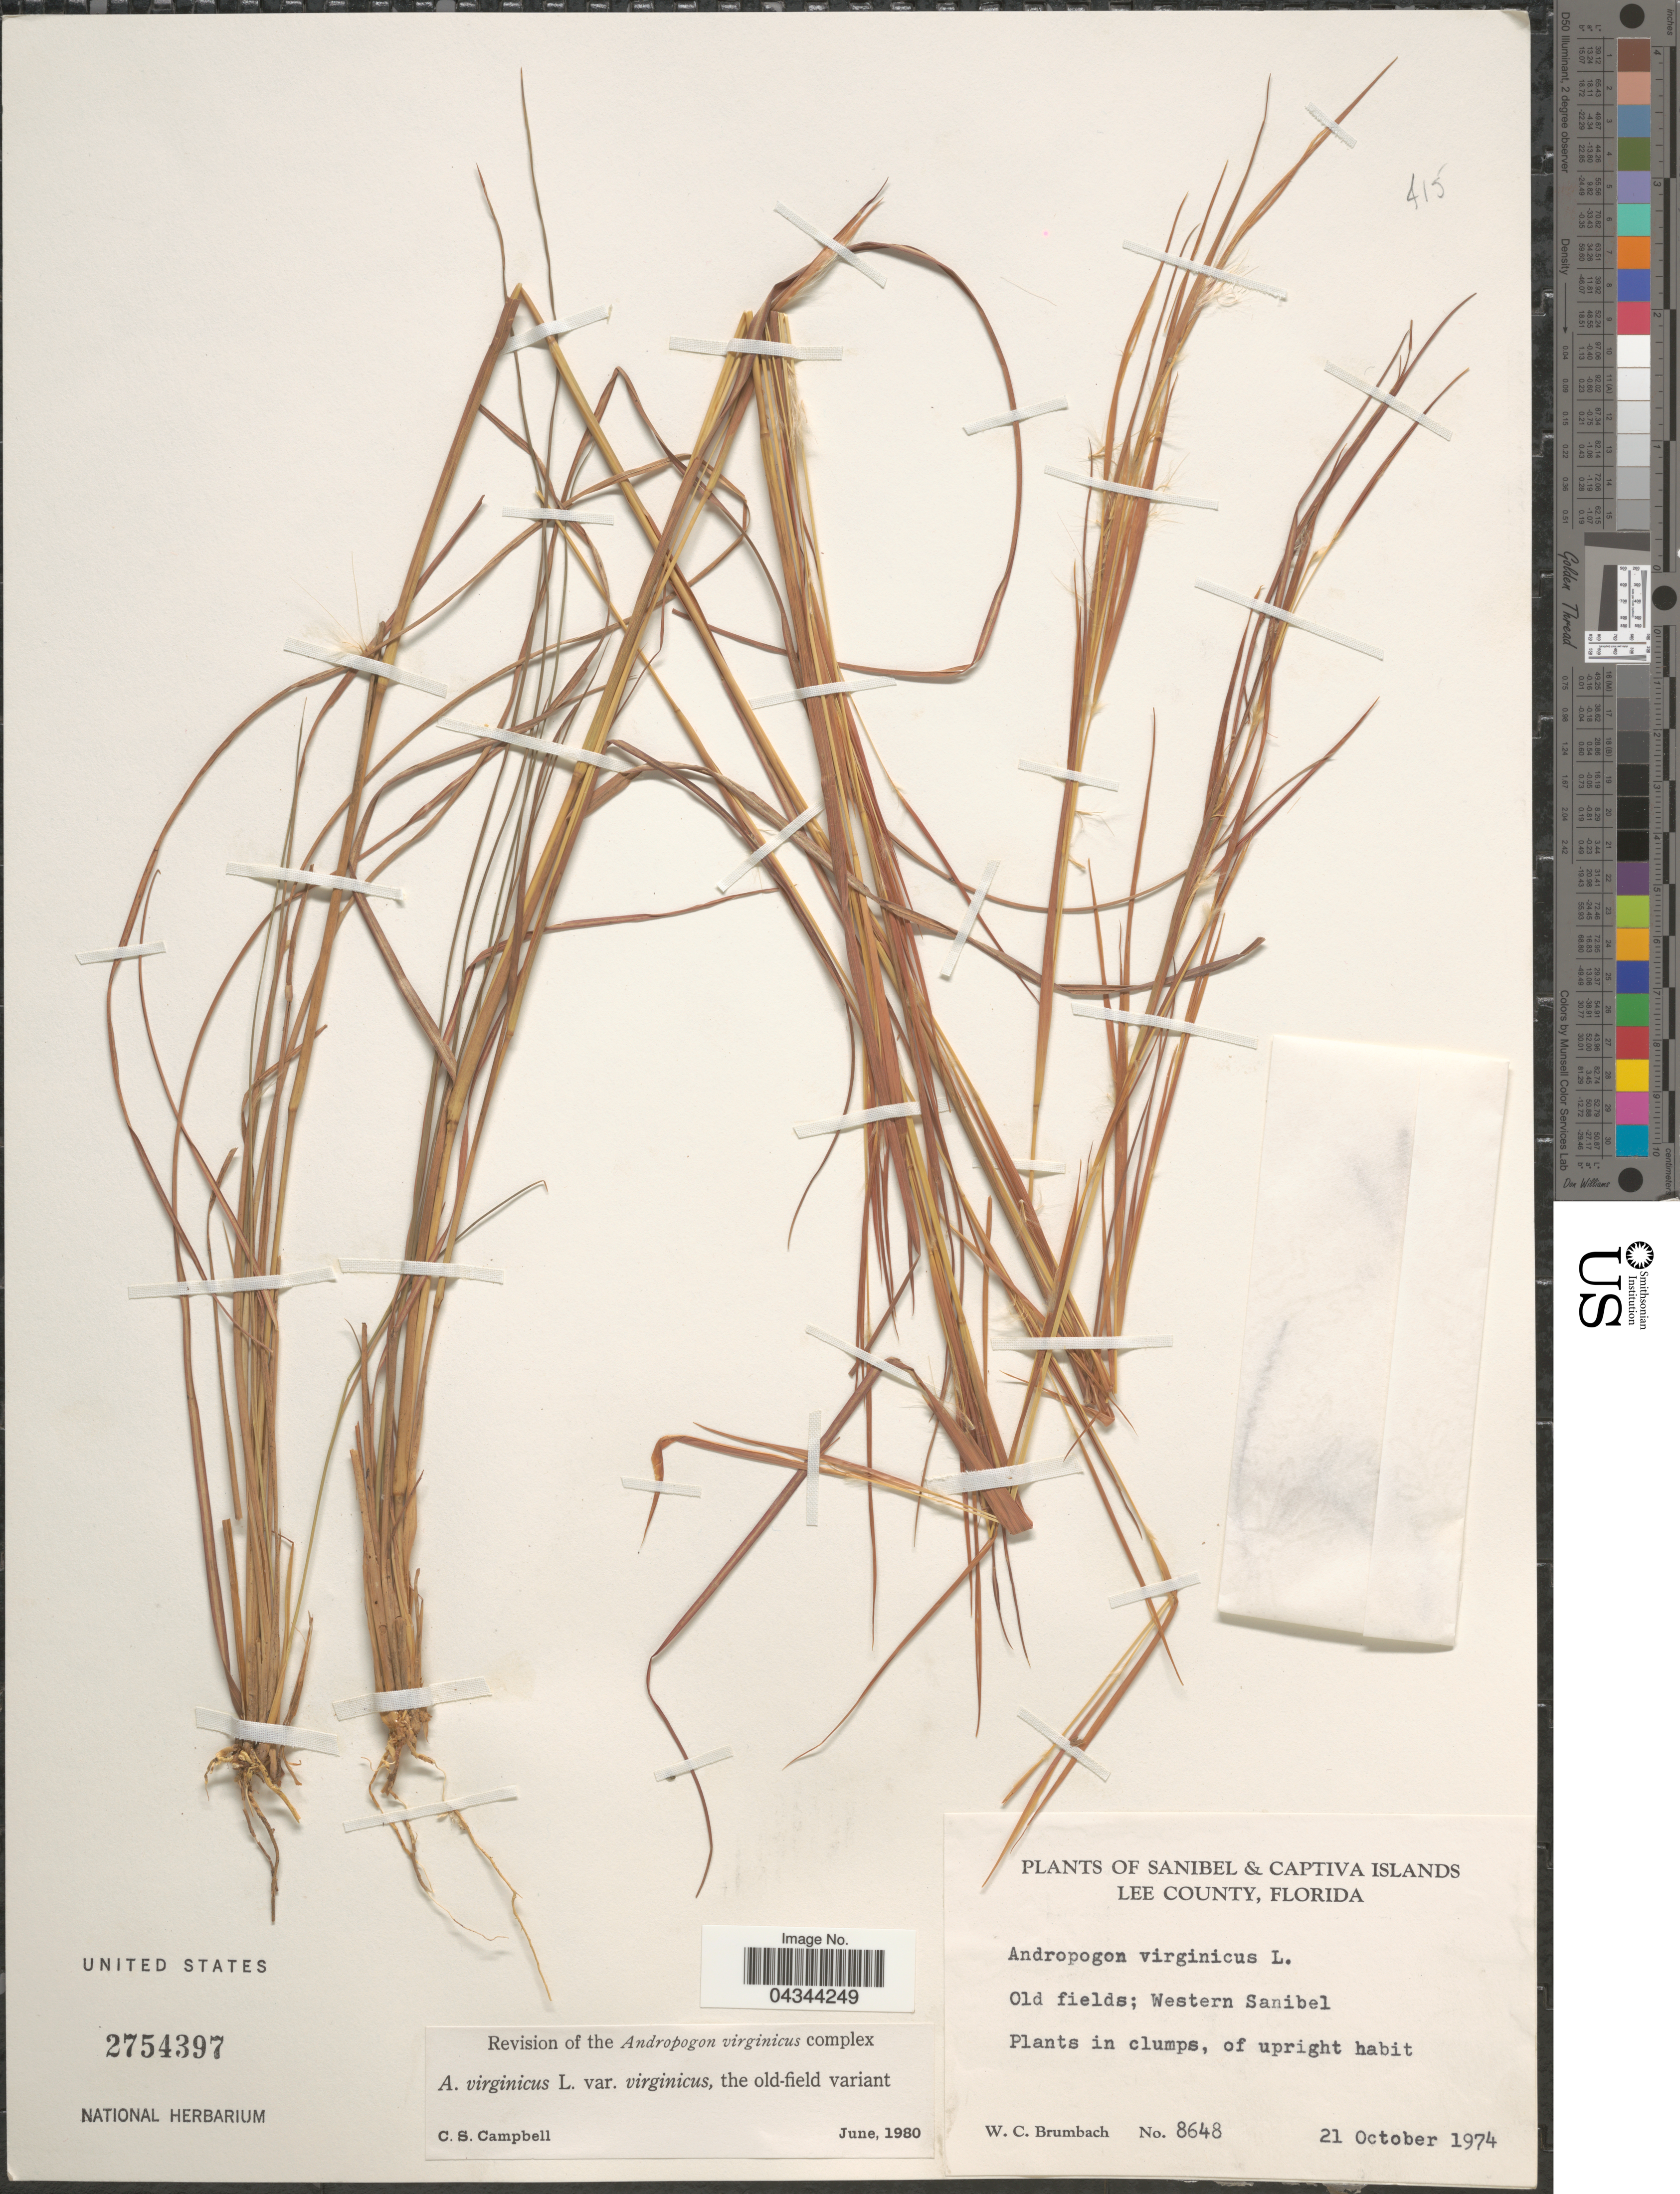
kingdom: Plantae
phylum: Tracheophyta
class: Liliopsida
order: Poales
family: Poaceae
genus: Andropogon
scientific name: Andropogon virginicus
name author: L.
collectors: W. C. Brumbach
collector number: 8648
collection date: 1974-10-21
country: United States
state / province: Florida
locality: Sanibel & Captiva Islands. Lee County. Old fields; Western Sanibel.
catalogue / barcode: US 2754397